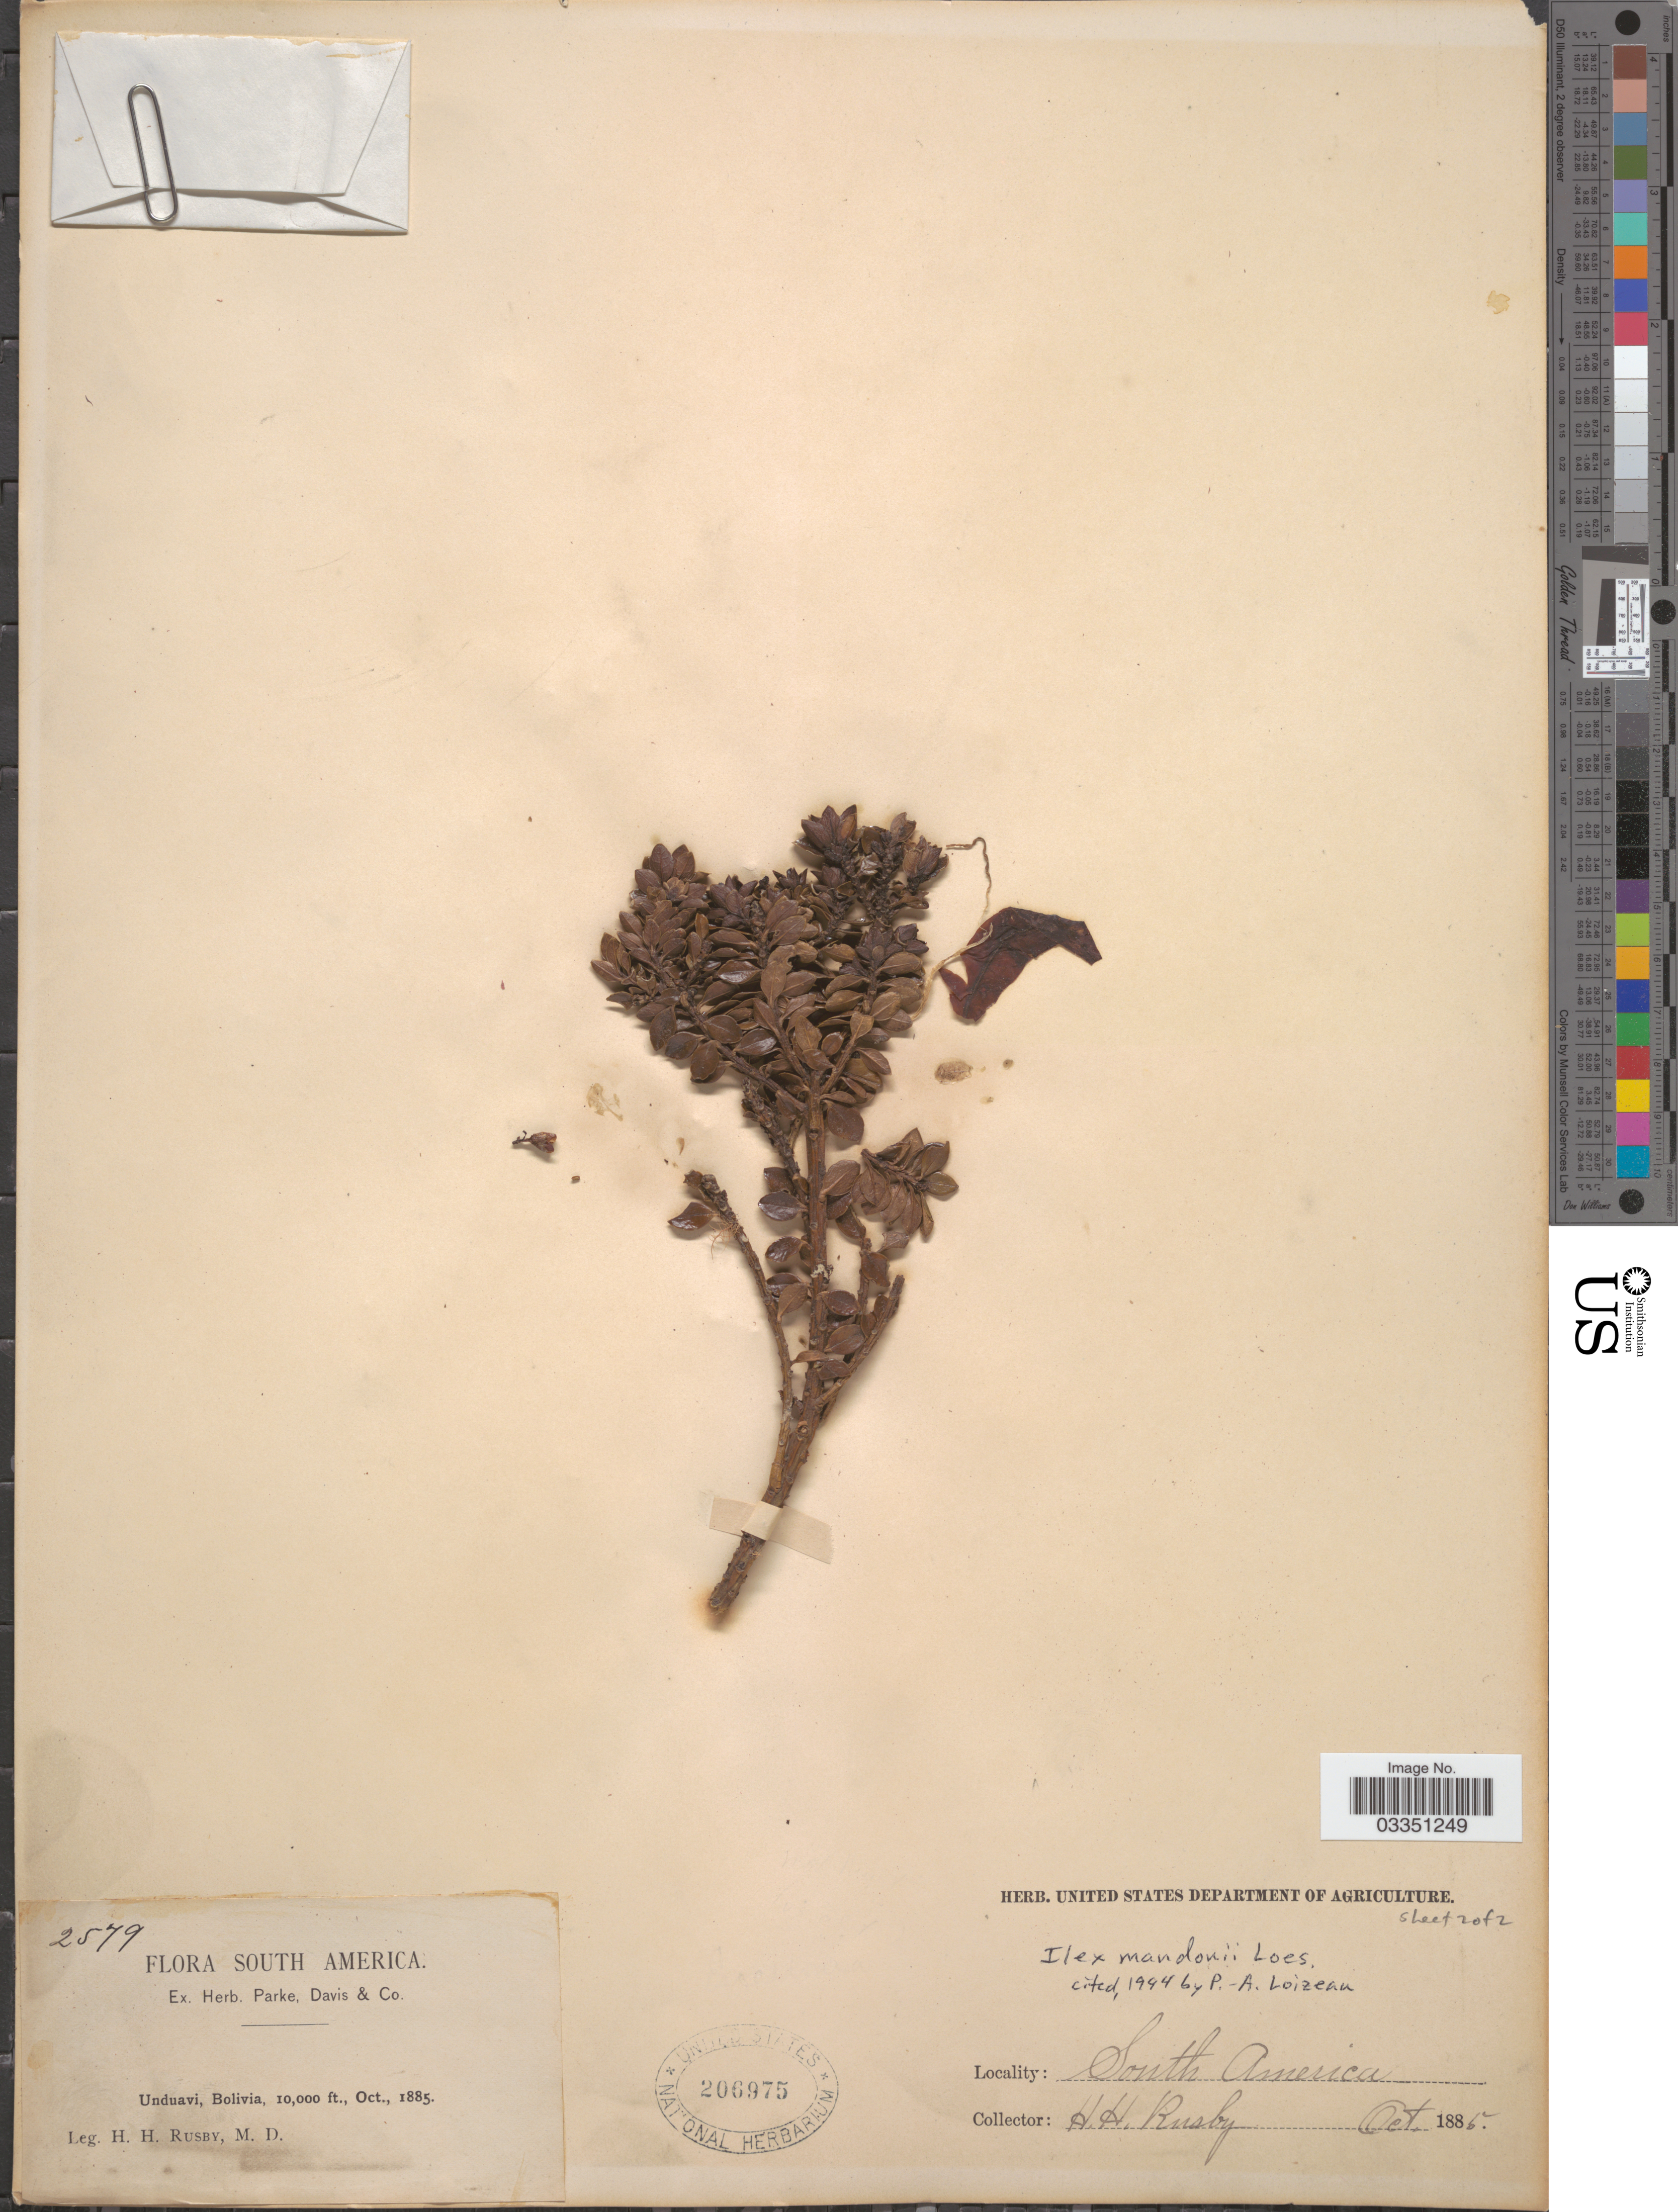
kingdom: Plantae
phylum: Tracheophyta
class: Magnoliopsida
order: Aquifoliales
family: Aquifoliaceae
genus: Ilex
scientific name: Ilex mandonii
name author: Loes.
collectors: H. H. Rusby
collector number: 2579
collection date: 1885-10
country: Bolivia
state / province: La Paz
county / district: Nor Yungas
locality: Unduavi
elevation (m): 3048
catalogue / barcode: US 206975